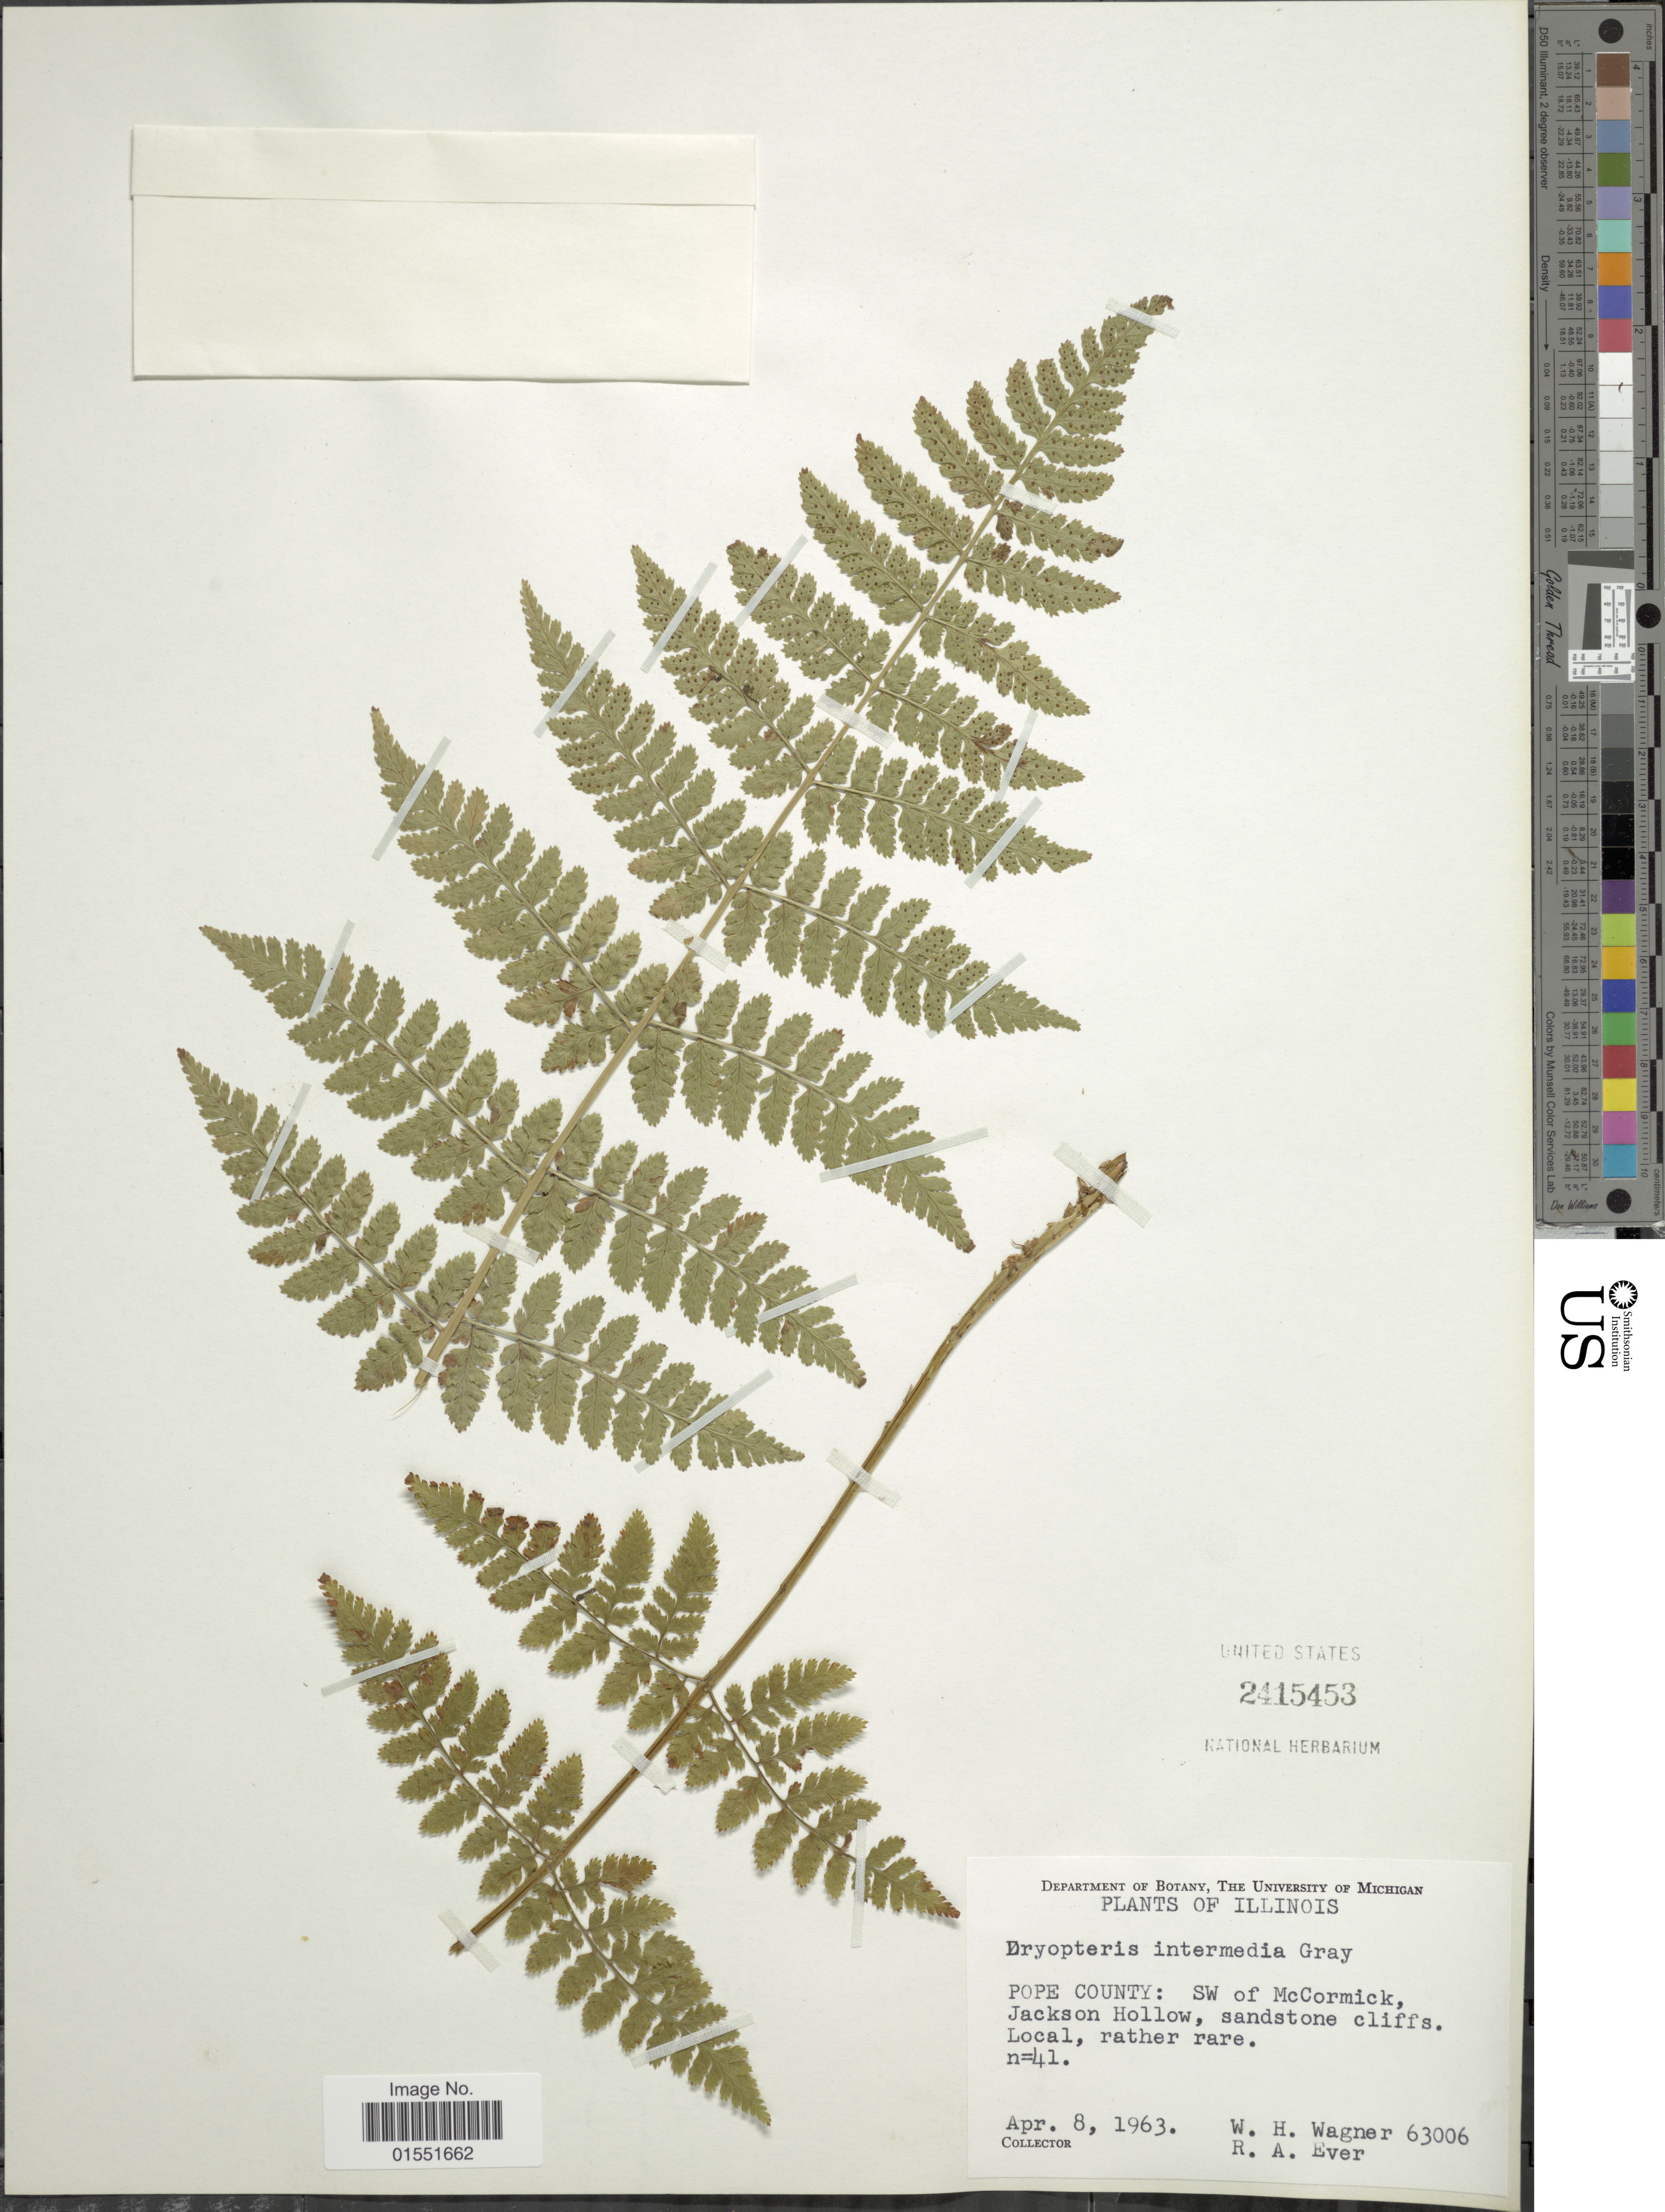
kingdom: Plantae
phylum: Tracheophyta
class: Polypodiopsida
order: Polypodiales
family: Dryopteridaceae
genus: Dryopteris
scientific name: Dryopteris intermedia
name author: (Muhl.) A. Gray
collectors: W. H. Wagner & R. Ever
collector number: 63006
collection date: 1963-04-08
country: United States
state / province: Illinois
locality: Pope County: SW of McCormick, Jackson Hollow, sandstone cliffs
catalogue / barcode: US 2415453